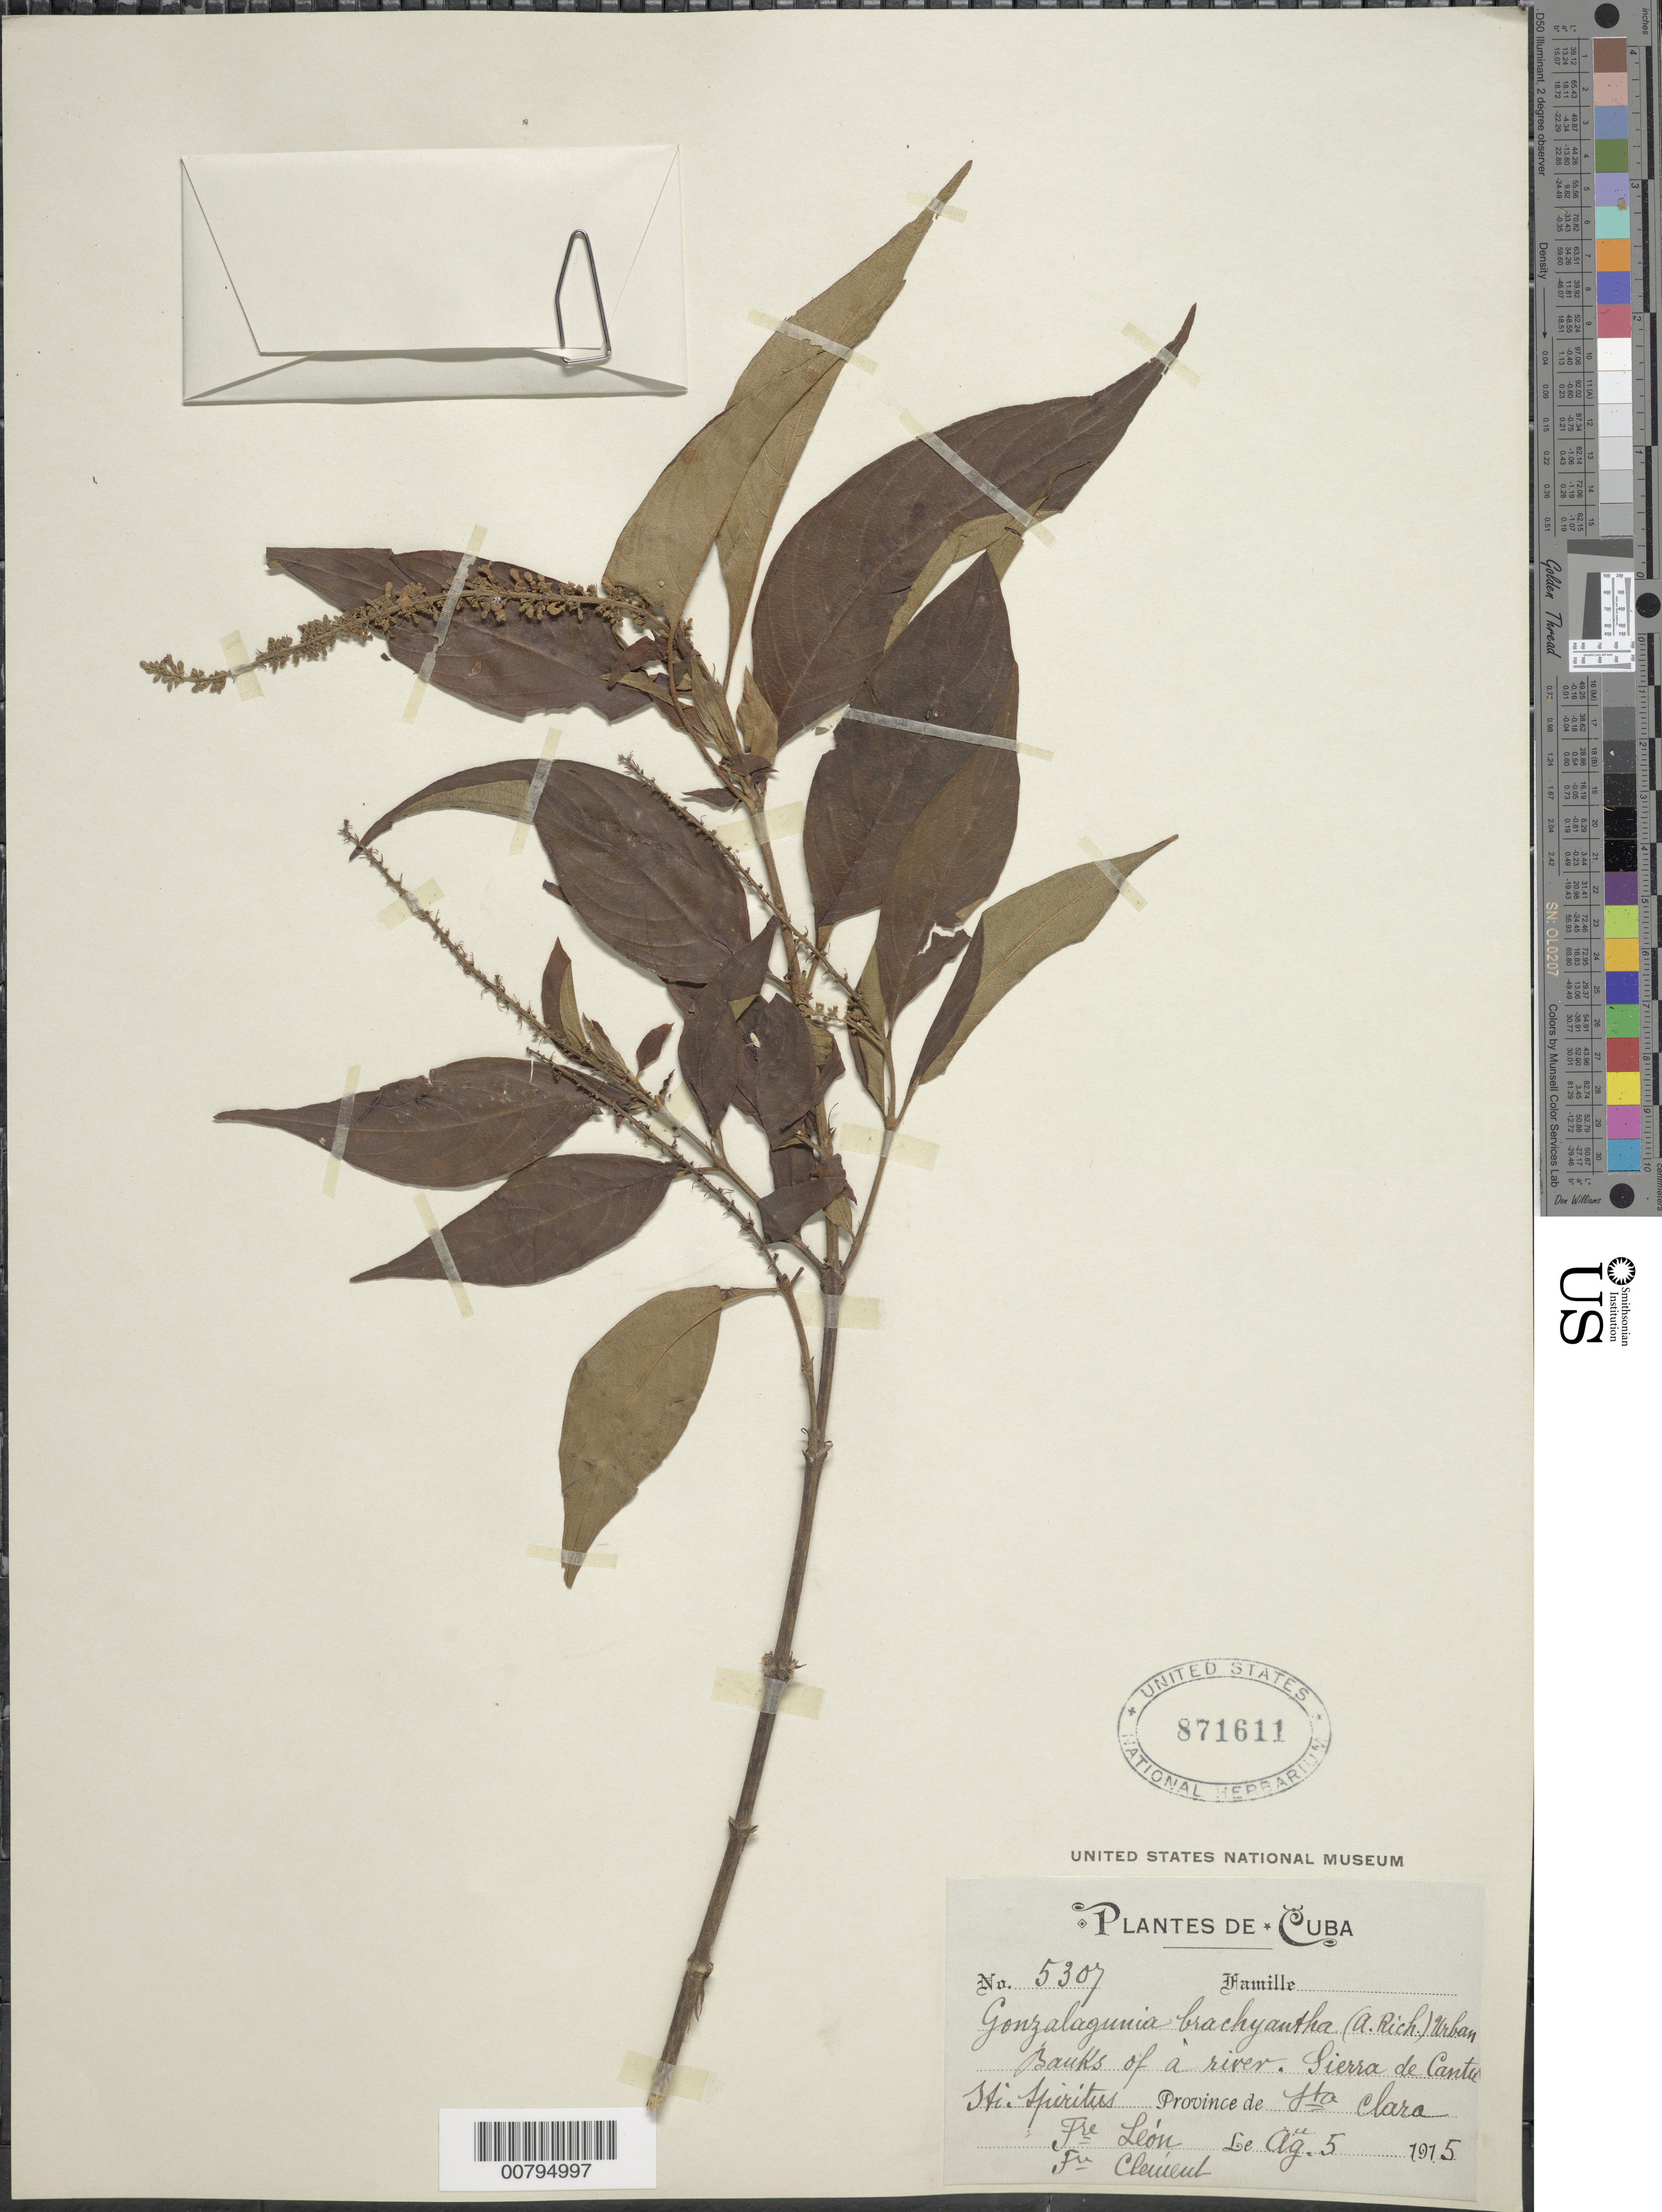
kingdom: Plantae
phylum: Tracheophyta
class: Magnoliopsida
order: Gentianales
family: Rubiaceae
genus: Gonzalagunia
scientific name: Gonzalagunia brachyantha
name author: (A. Rich.) Urb.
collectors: Bro. León & Bro. Clemente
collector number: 5307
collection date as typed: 05 Aug 1915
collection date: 1915-08-05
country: Cuba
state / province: Las Villas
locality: Sierra de Canteo (sp?), St. Spiriies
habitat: Banks of river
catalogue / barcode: US 871611